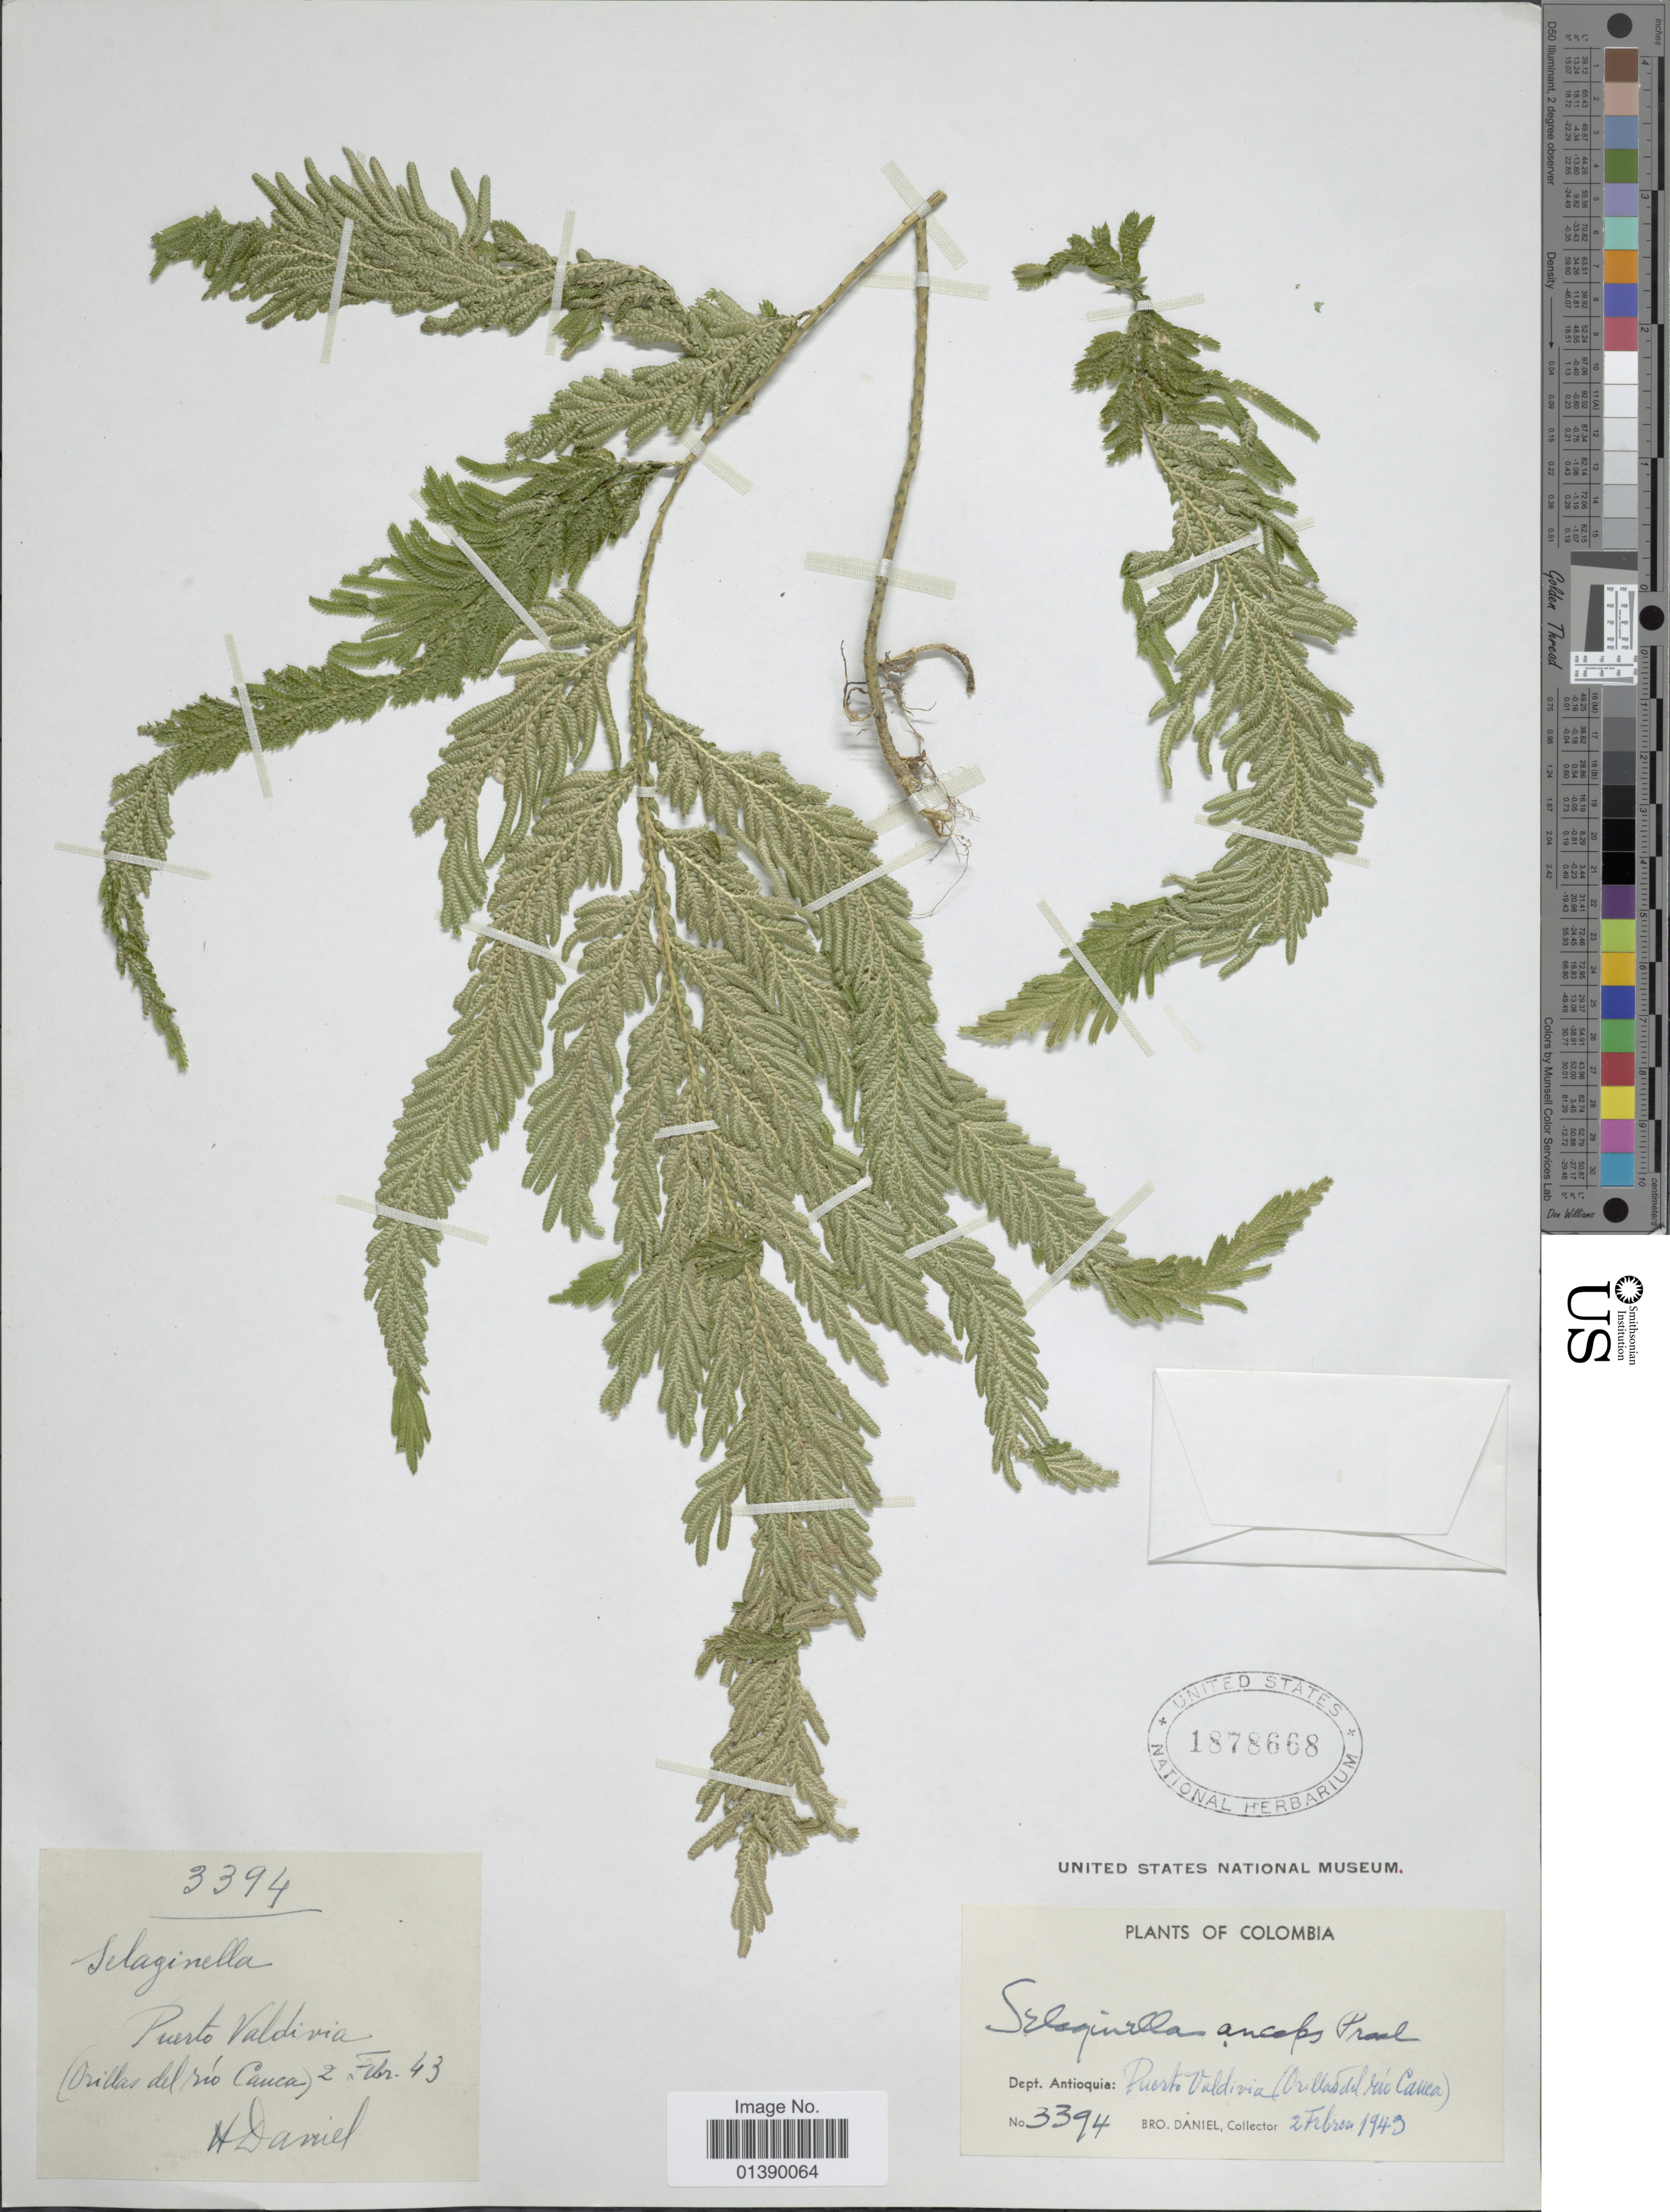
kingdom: Plantae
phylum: Tracheophyta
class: Lycopodiopsida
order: Selaginellales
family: Selaginellaceae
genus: Selaginella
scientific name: Selaginella anceps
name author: (C. Presl)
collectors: Bro. Daniel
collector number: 3394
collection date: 1949-02-02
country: Colombia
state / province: Antioquia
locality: Puerto Valdivia (Orillas del rio Cauca)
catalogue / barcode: US 1878668